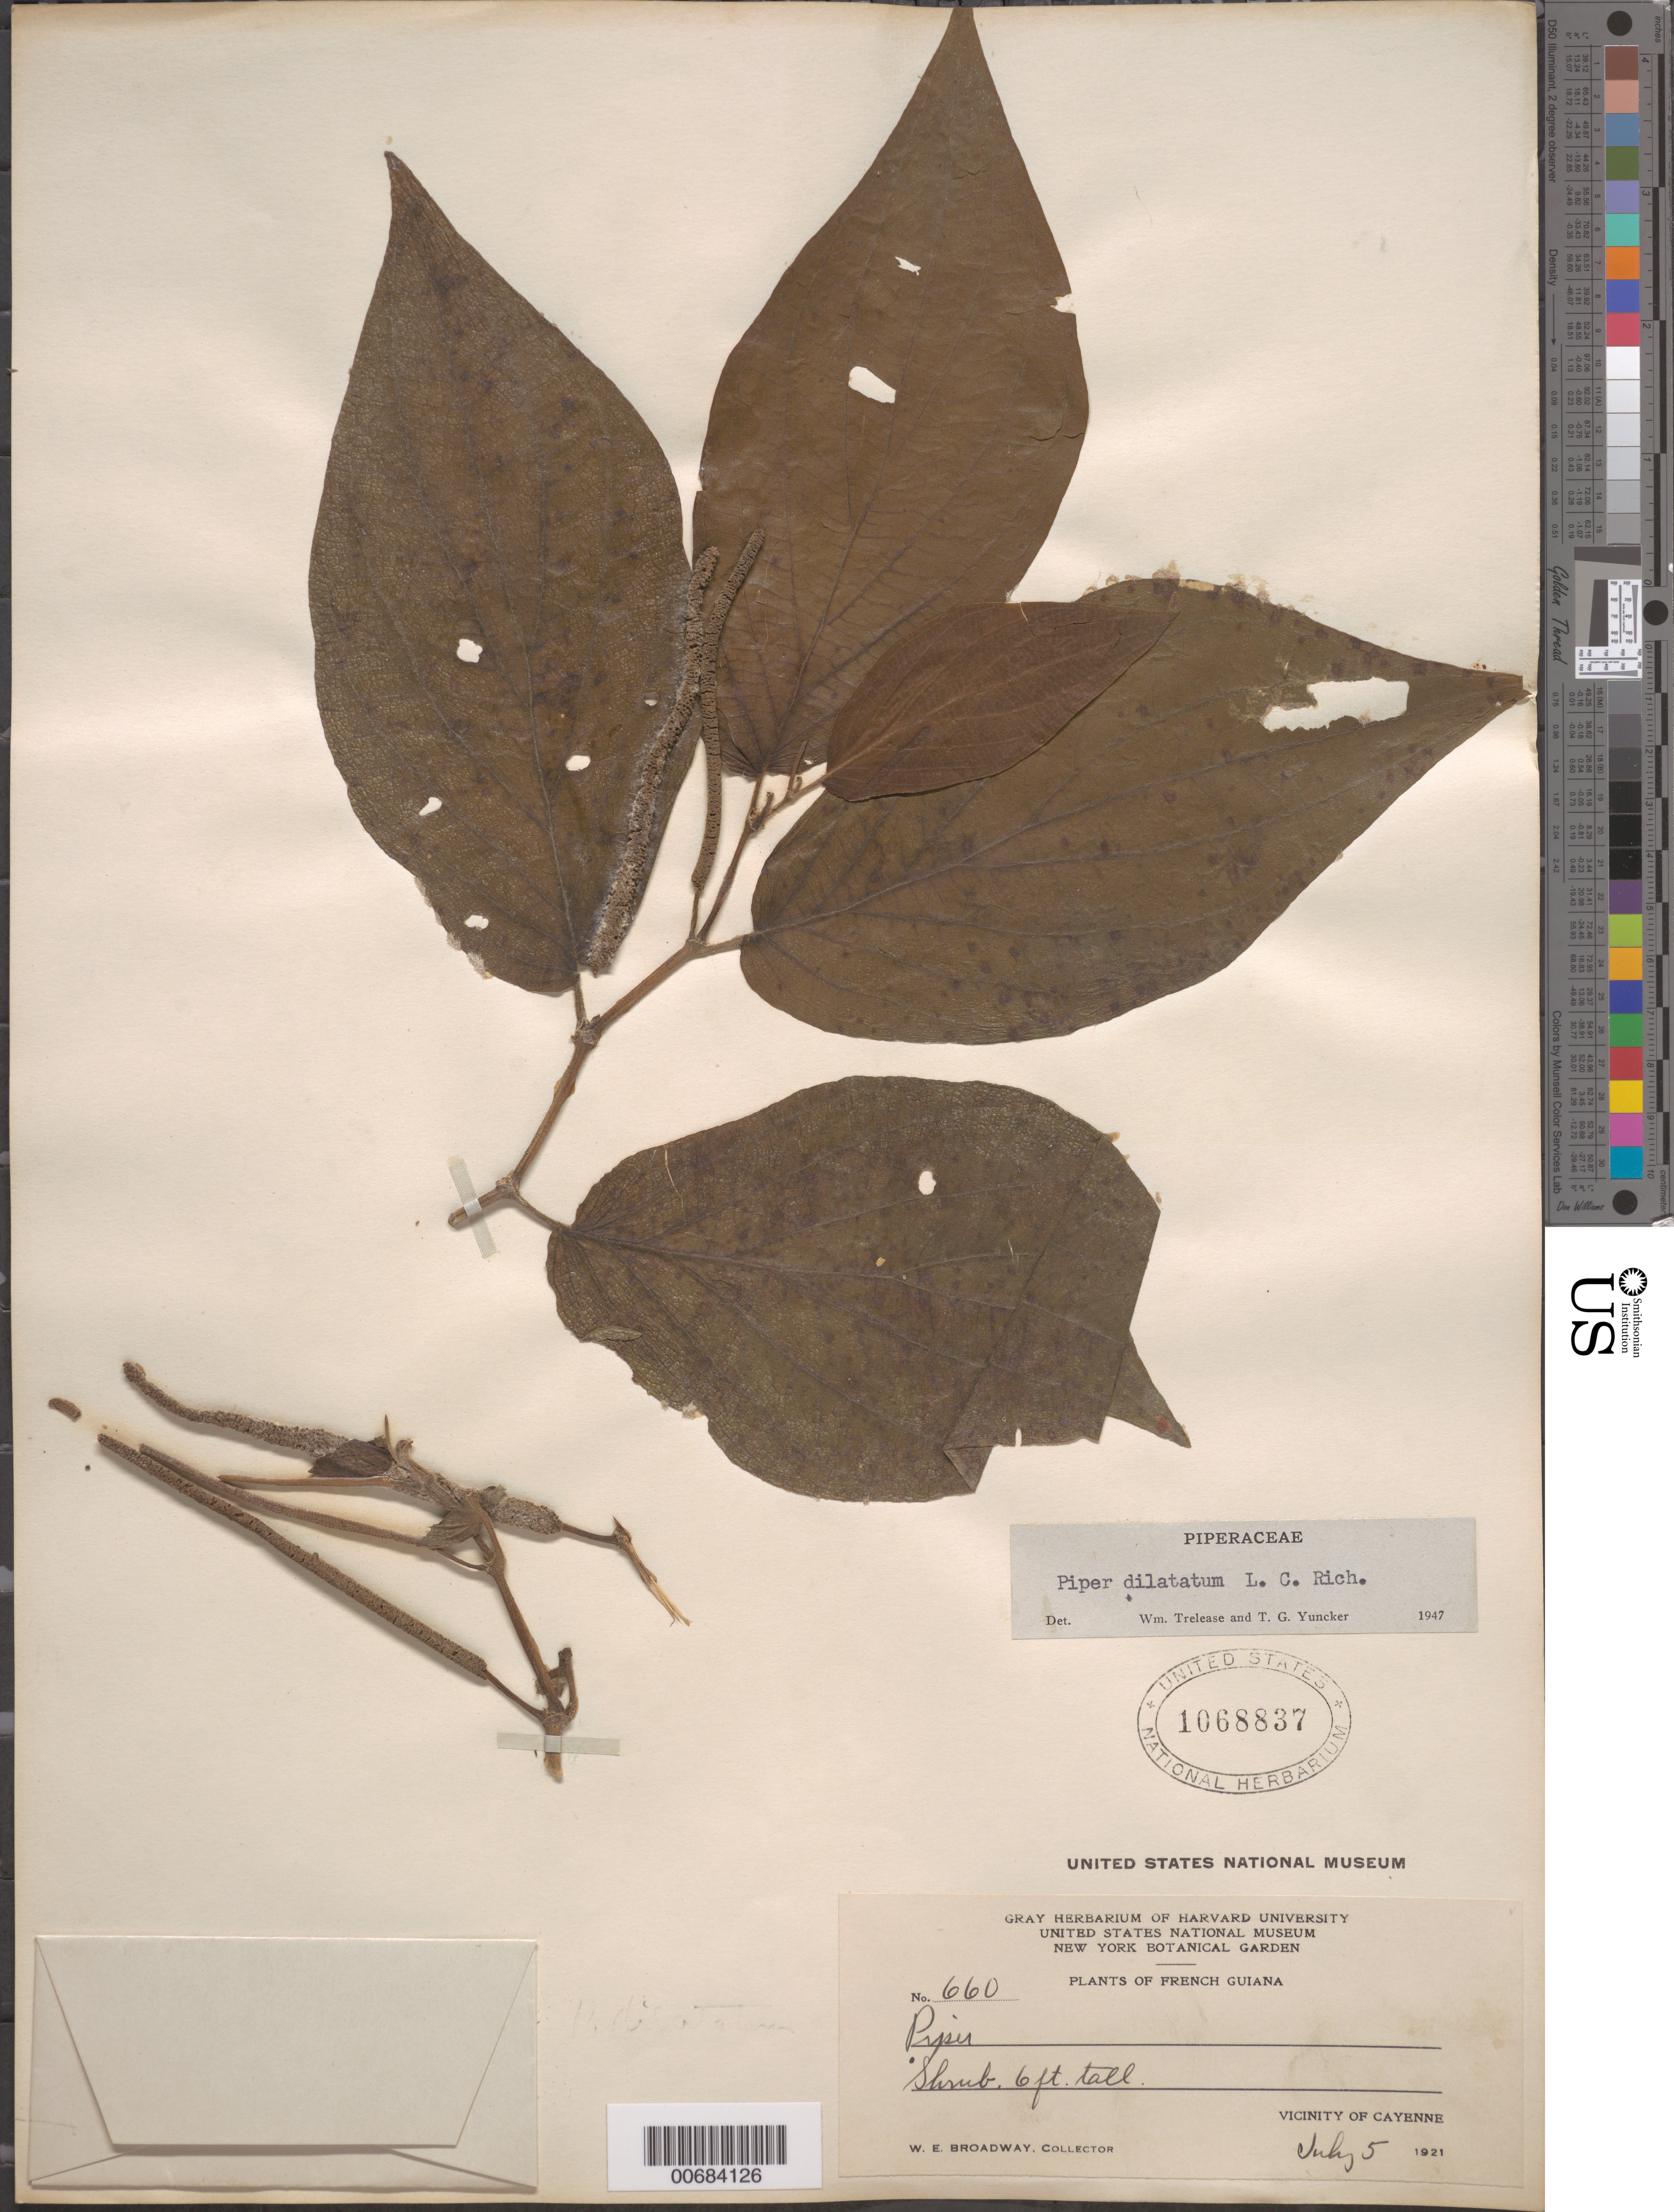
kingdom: Plantae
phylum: Tracheophyta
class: Magnoliopsida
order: Piperales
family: Piperaceae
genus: Piper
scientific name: Piper dilatatum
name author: Rich.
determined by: Trelease, W.; Yuncker, T. G.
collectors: W. E. Broadway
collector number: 660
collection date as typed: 5-Jul-21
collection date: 1921-07-05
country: French Guiana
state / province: Cayenne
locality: Cayenne, vic.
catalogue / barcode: US 1068837